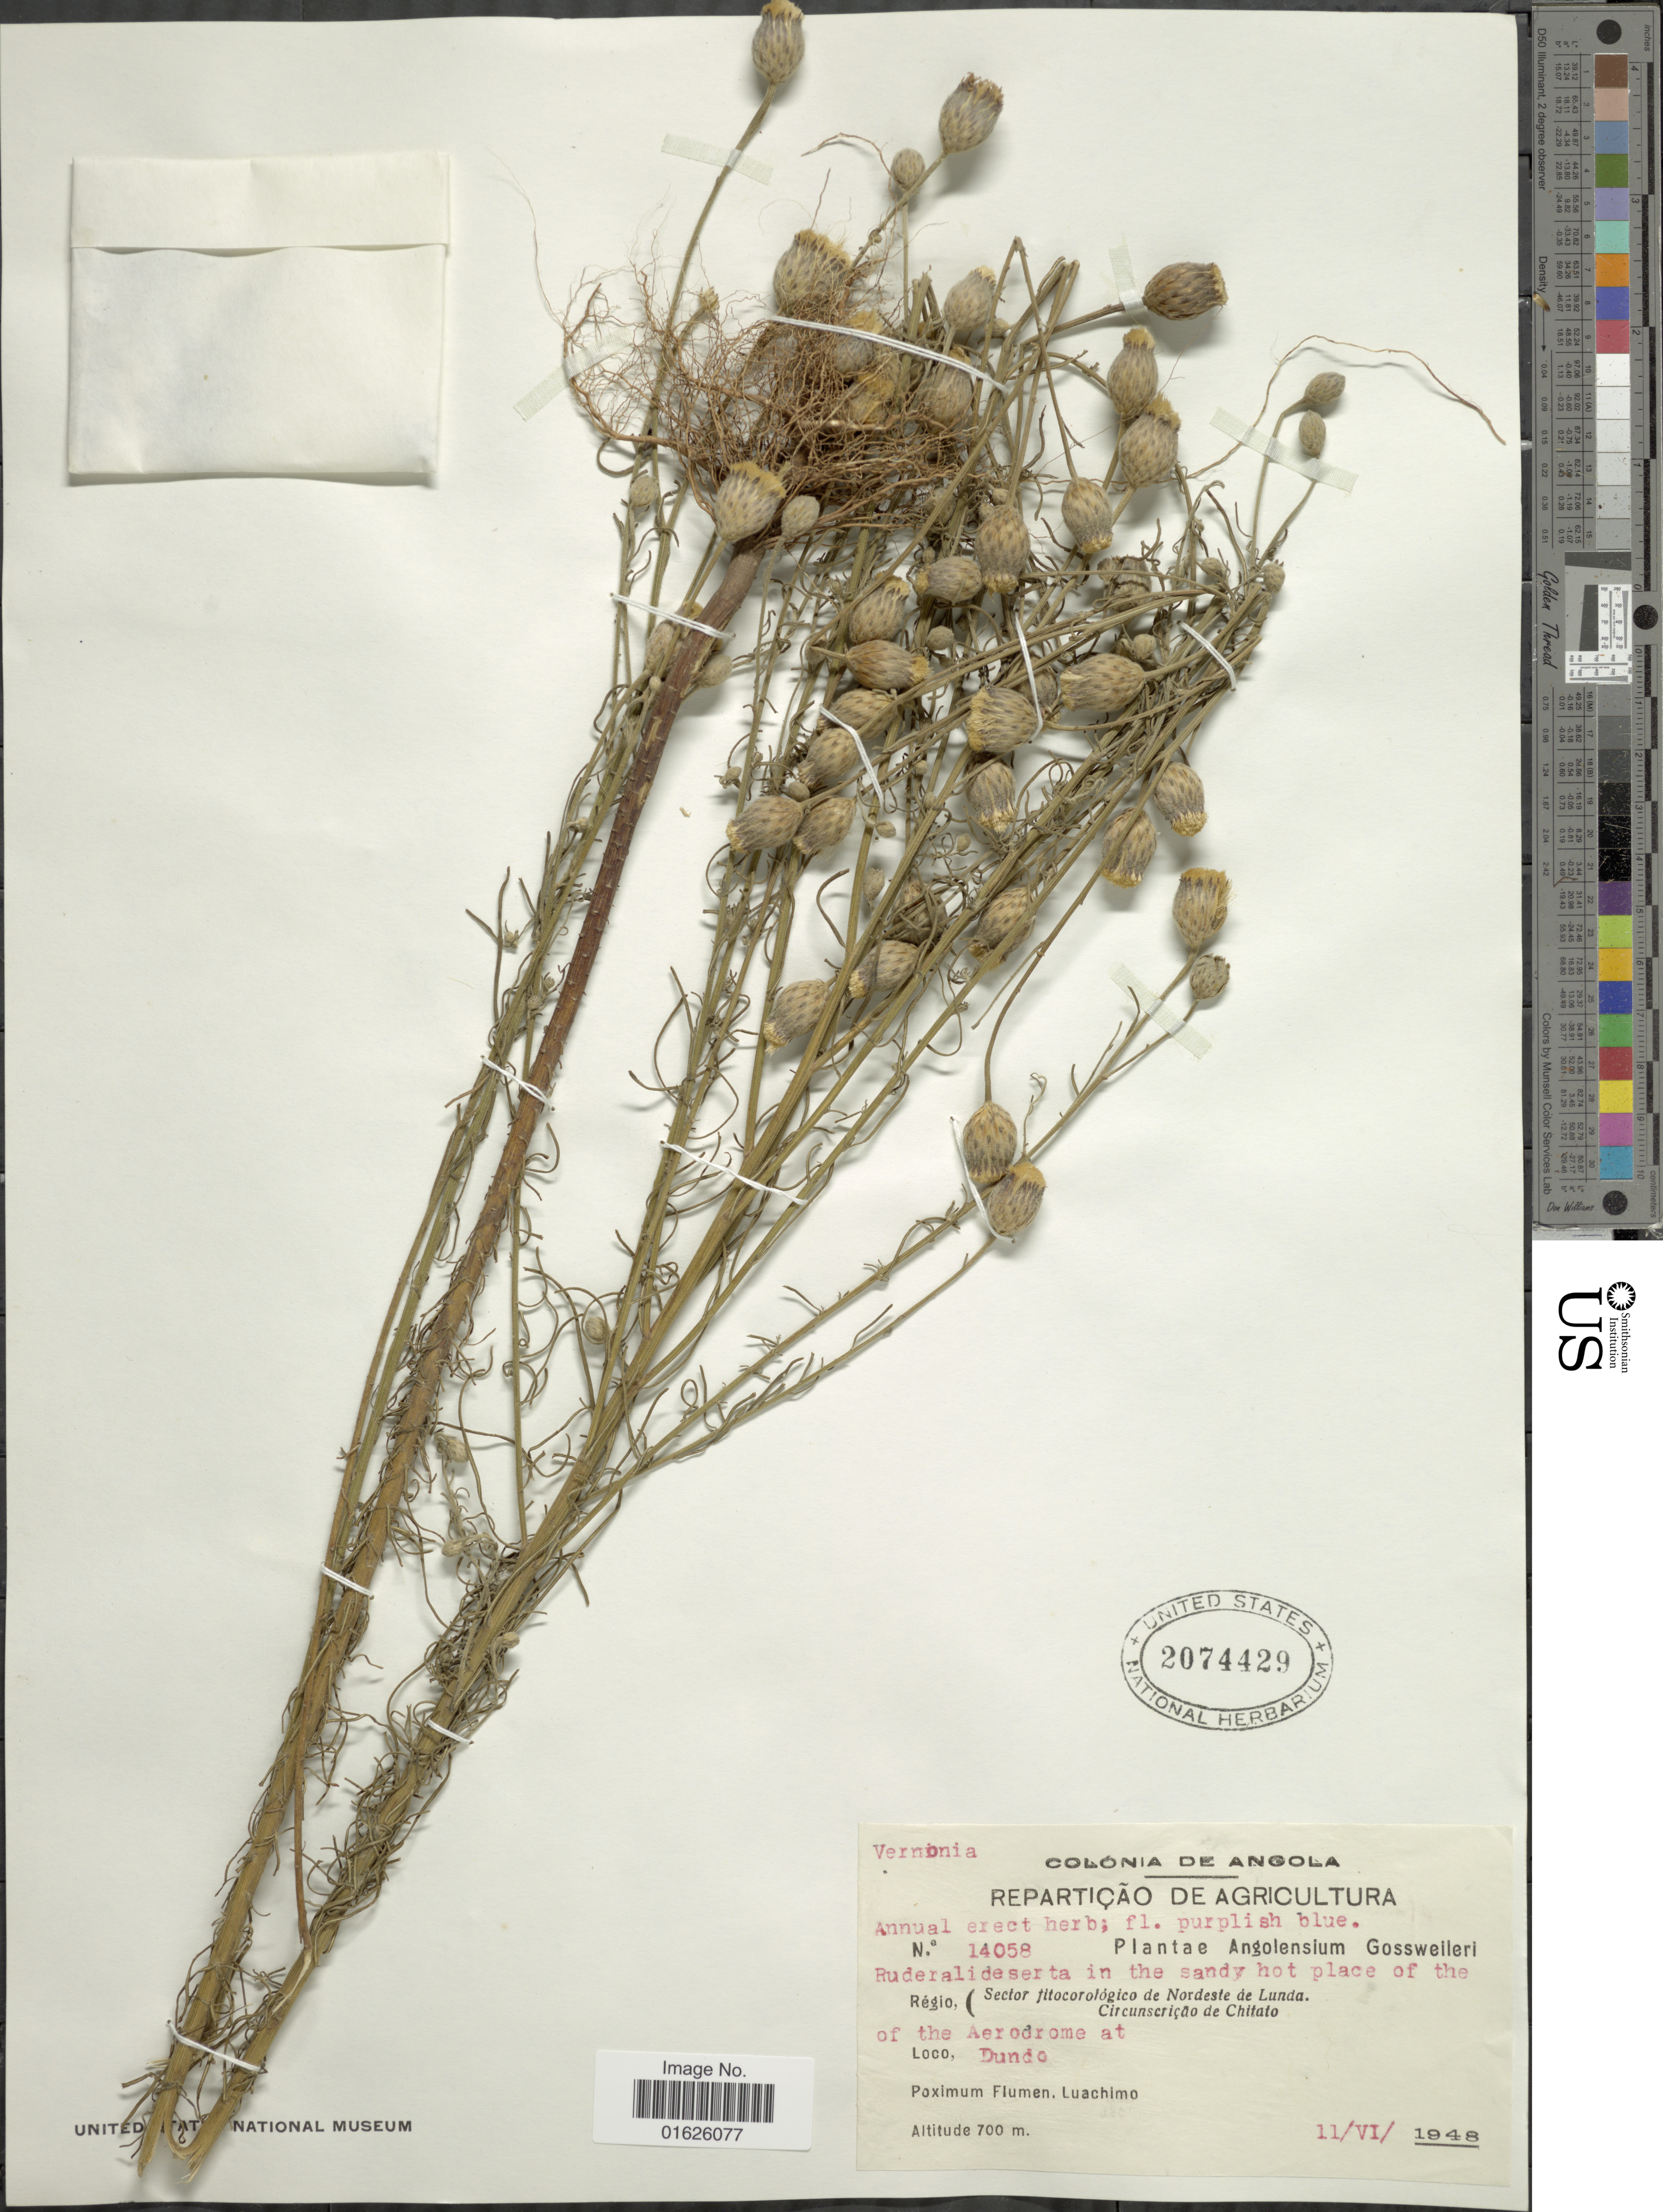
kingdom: Plantae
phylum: Tracheophyta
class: Magnoliopsida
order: Asterales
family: Asteraceae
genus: Polydora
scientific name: Polydora serratuloides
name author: (DC.) H. Rob.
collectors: -. Gossweiler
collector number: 14058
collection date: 1948-06-11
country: Angola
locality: Sector titocorologico de Nordeste de Lunda. Circunscrica de Chitato, Poximum Flumen, Luachimo, Ruderalideserta in the sandy hot place of the Aerodrome at Dundo.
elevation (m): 700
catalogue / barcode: US 2074429